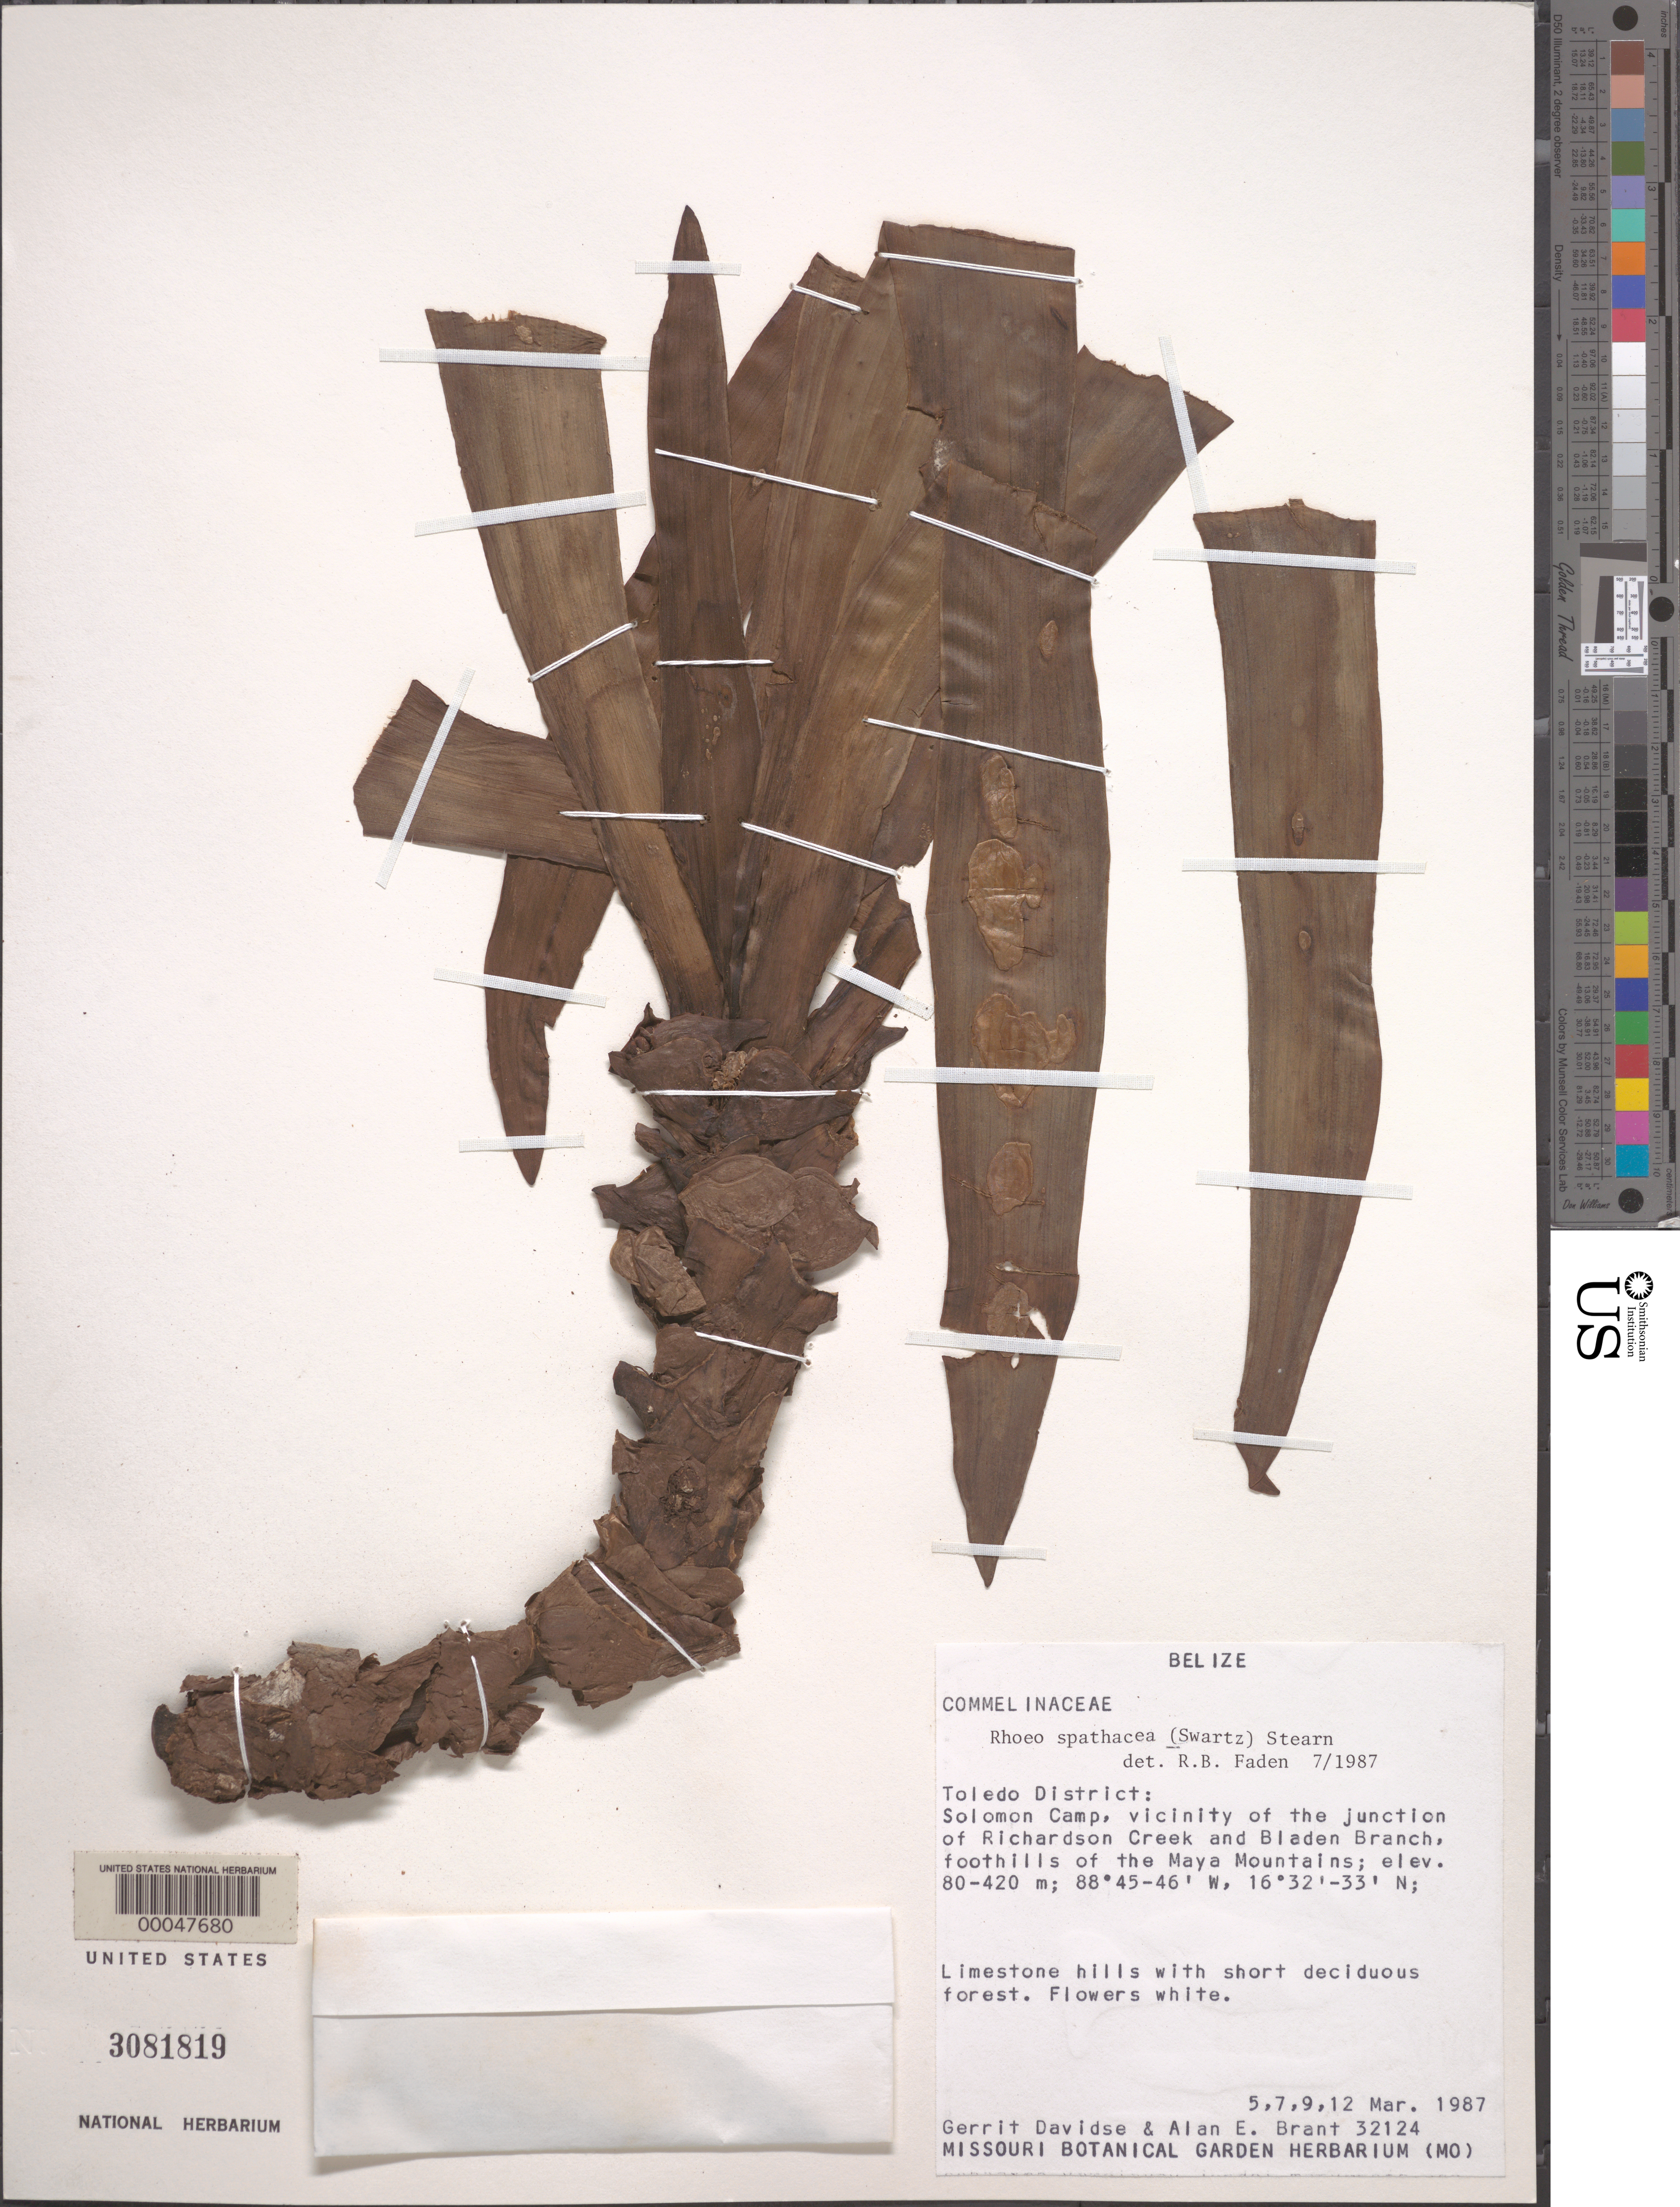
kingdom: Plantae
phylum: Tracheophyta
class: Liliopsida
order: Commelinales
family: Commelinaceae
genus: Tradescantia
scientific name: Tradescantia spathacea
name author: Sw.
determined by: Faden, Robert B., (US), Smithsonian Institution - National Museum of Natural History (UNITED STATES)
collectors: G. Davidse & A. Brant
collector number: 32124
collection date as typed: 05 Mar 1987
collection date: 1987-03-05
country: Belize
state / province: Toledo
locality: Solomon Camp, vicinity of junct. of Richardson Creek and Bladen Branch, foothills of Maya Mtns.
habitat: Limestone hills with short deciduous forest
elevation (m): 80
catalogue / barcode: US 3081819